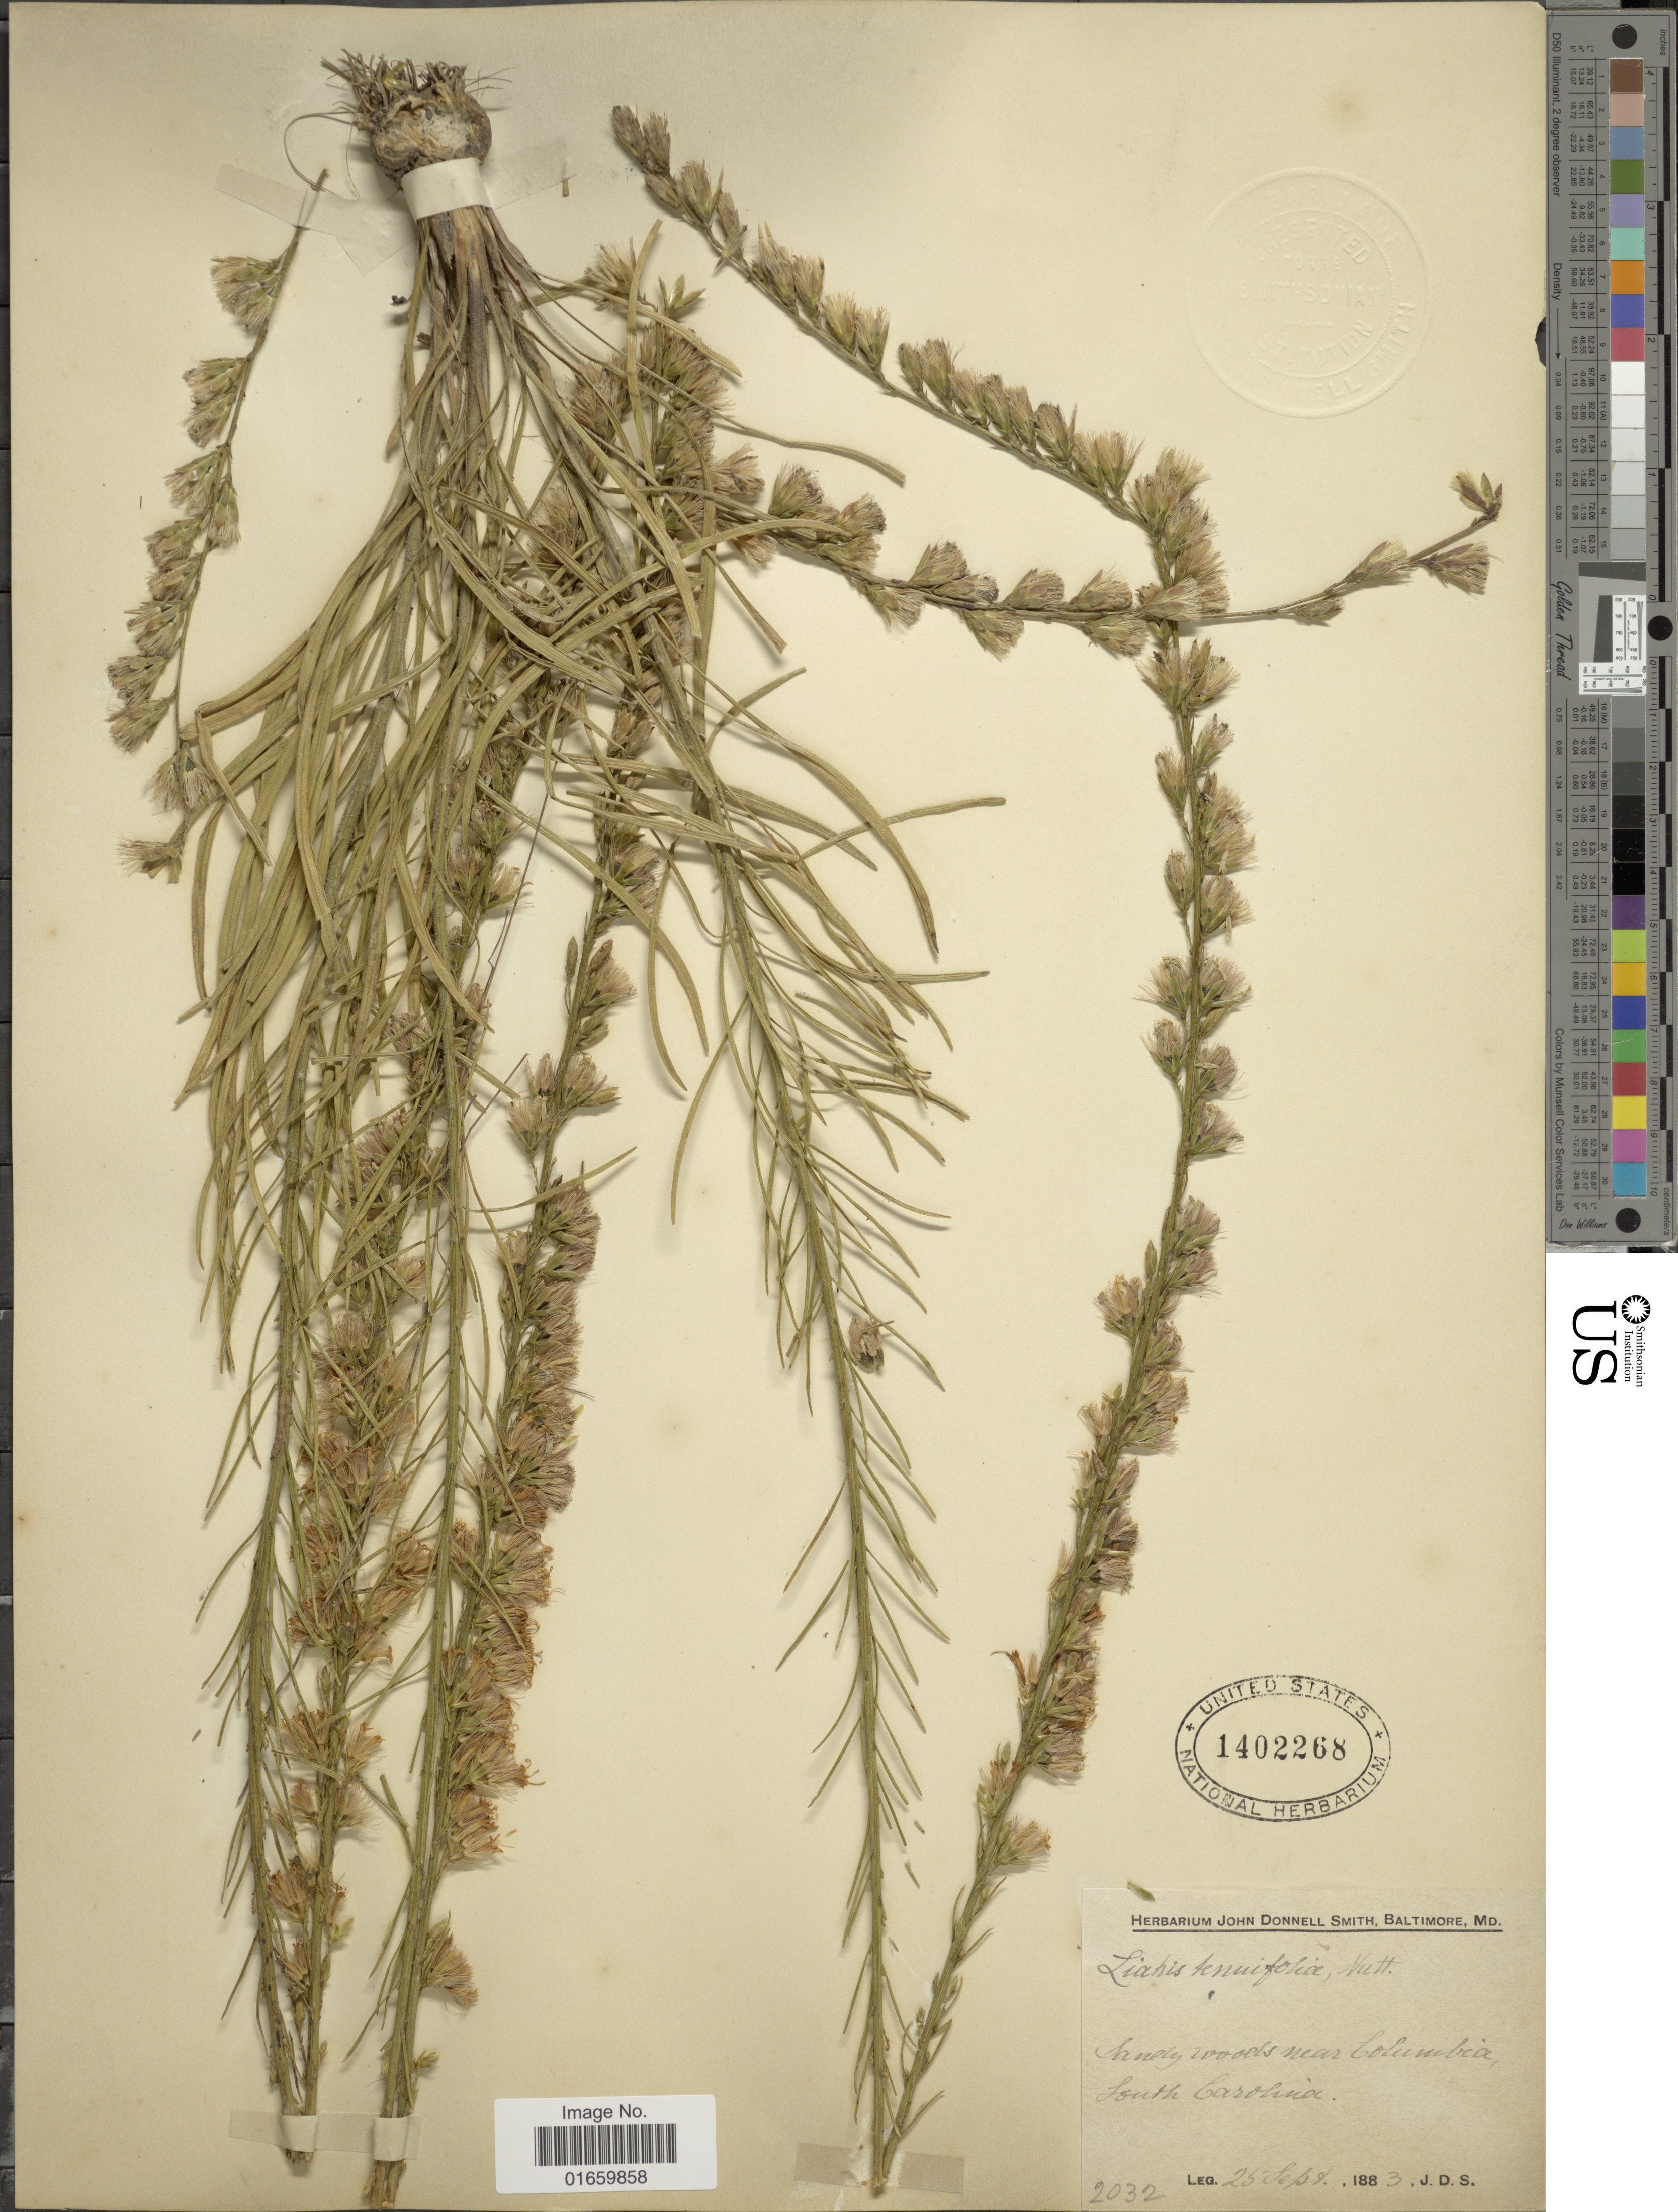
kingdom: Plantae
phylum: Tracheophyta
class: Magnoliopsida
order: Asterales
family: Asteraceae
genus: Liatris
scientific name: Liatris tenuifolia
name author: Nutt.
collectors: J. Donnell Smith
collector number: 2032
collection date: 1883-09-25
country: United States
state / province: South Carolina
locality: Near Columbia, South Carolina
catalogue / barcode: US 1402268